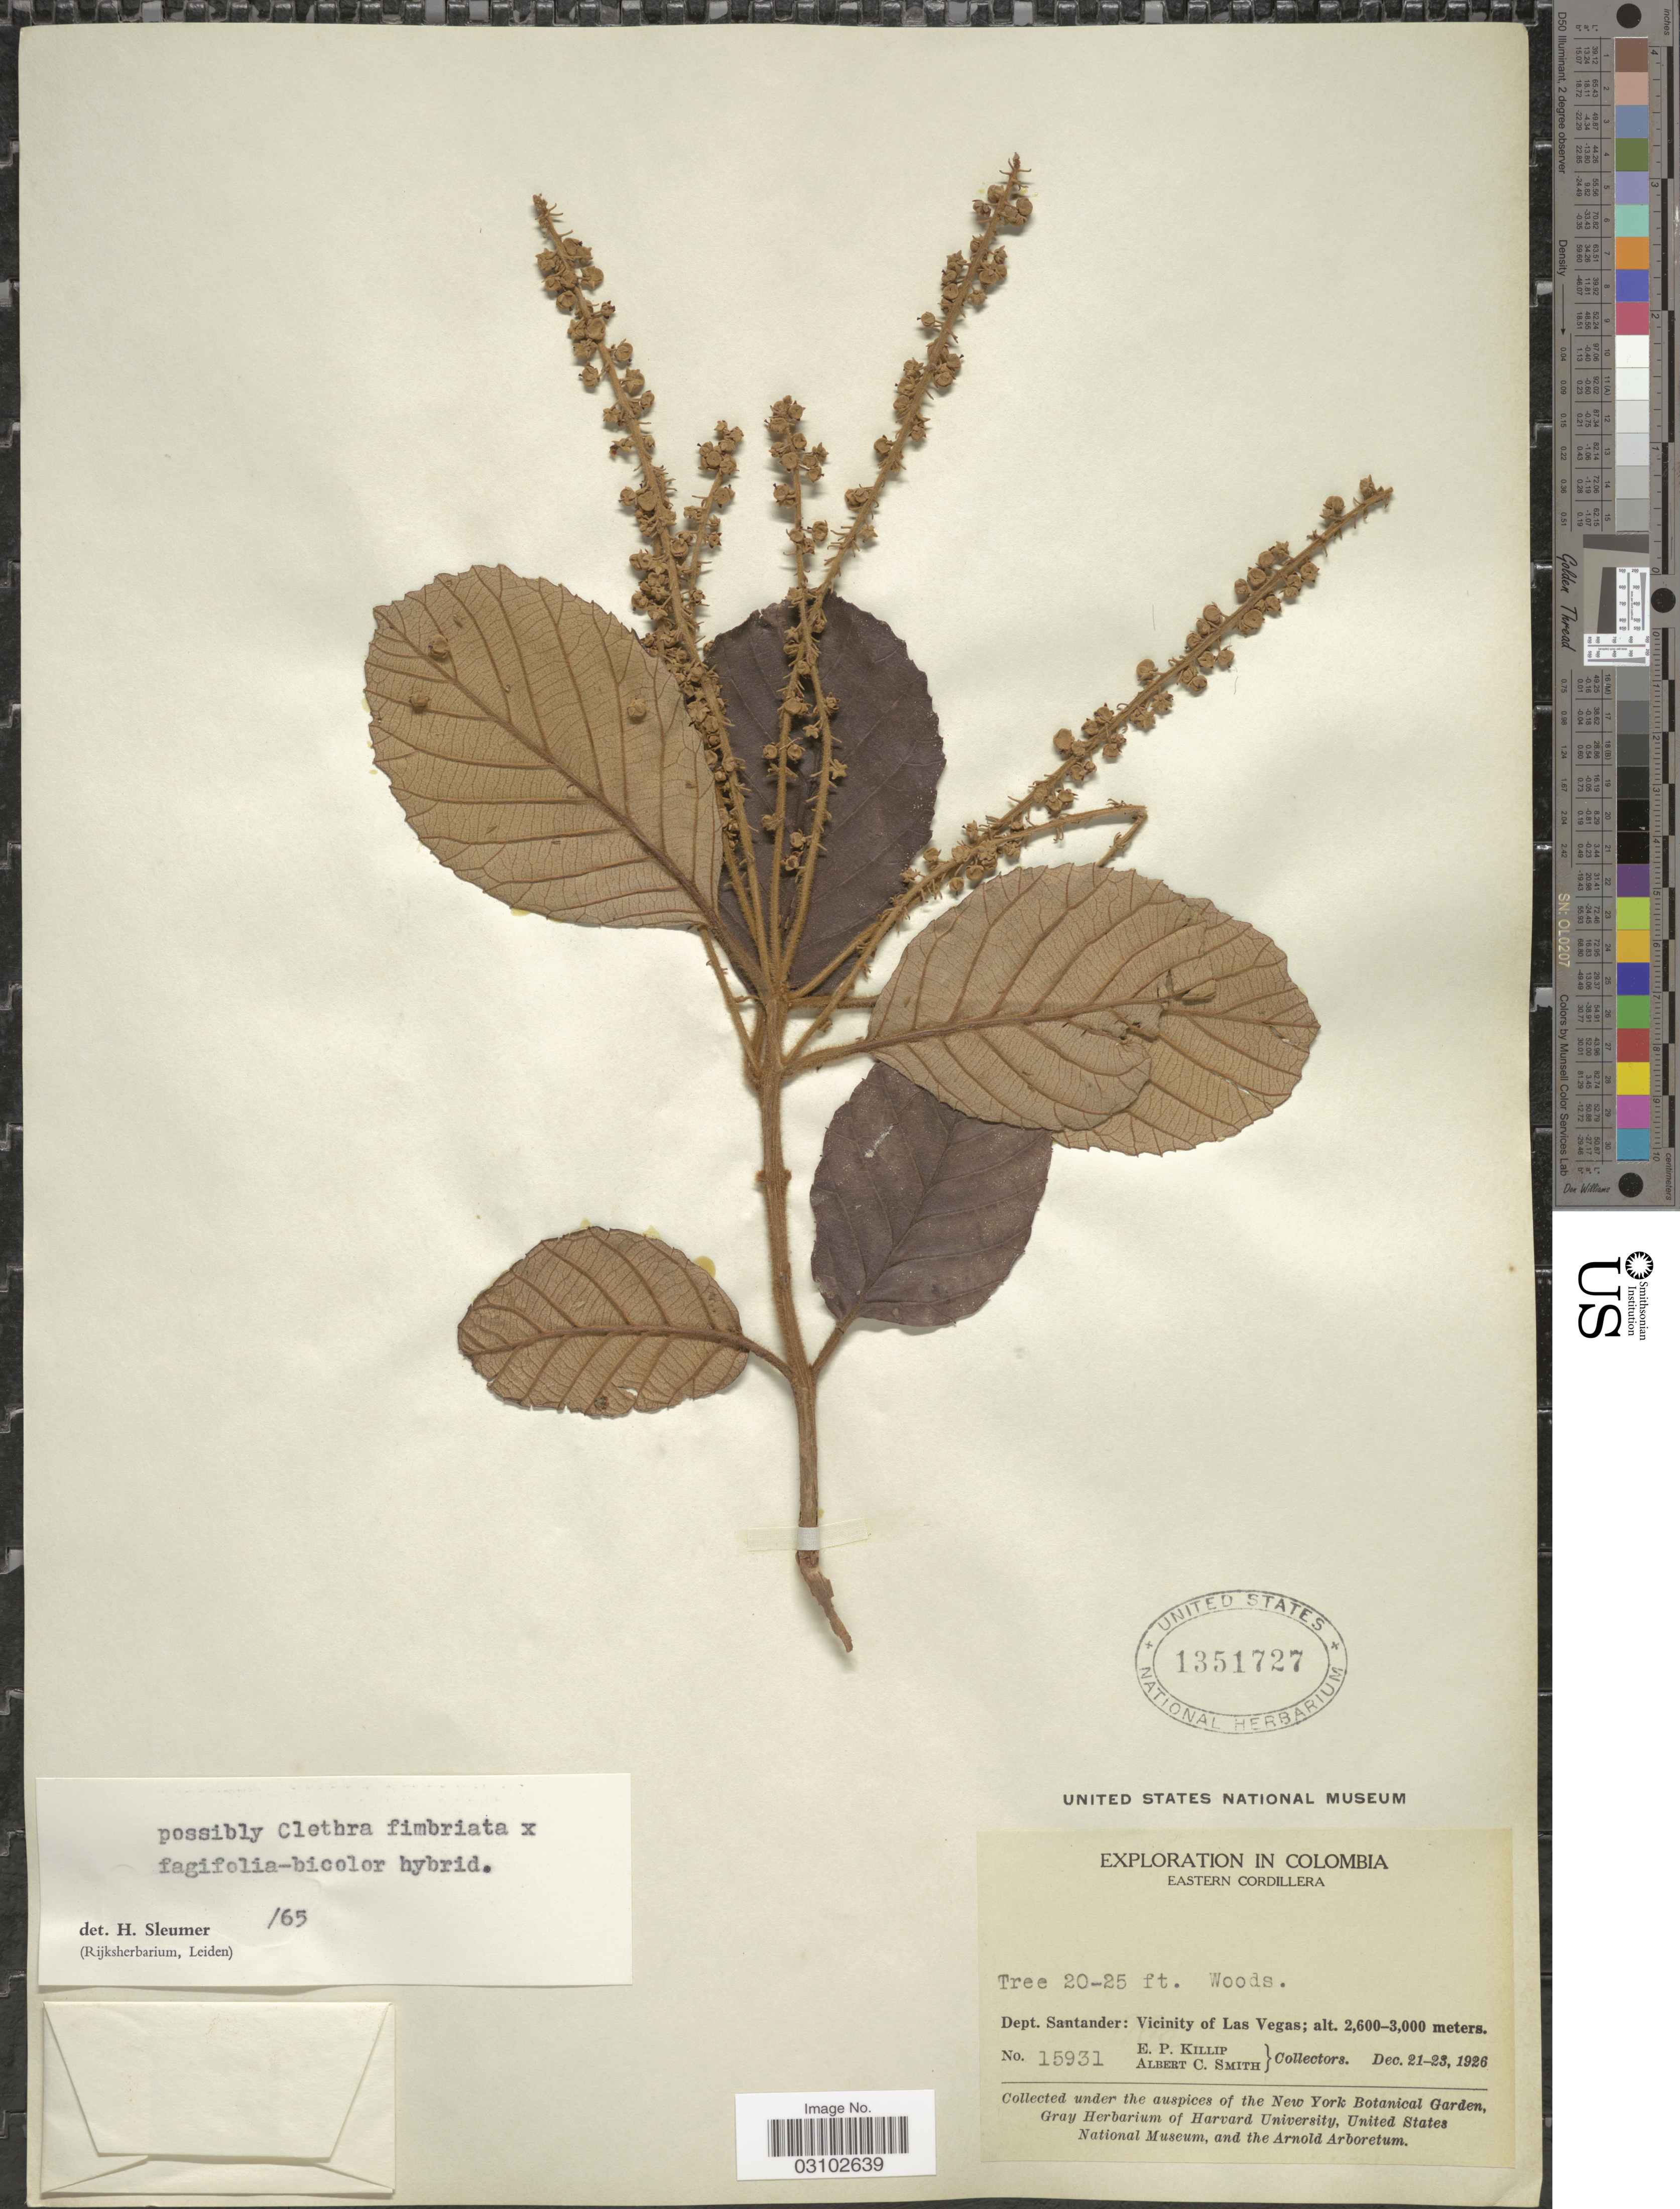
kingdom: Plantae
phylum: Tracheophyta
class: Magnoliopsida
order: Ericales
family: Clethraceae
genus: Clethra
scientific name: Clethra fimbriata x C. fagifolia var. bicolor Kunth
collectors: E. P. Killip & A. C. Smith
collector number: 15931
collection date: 1926-12-21/1926-12-23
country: Colombia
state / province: Santander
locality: Eastern Cordillera. Dept. Santander: Vicinity of Las Vegas.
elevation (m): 2600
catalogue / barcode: US 1351727